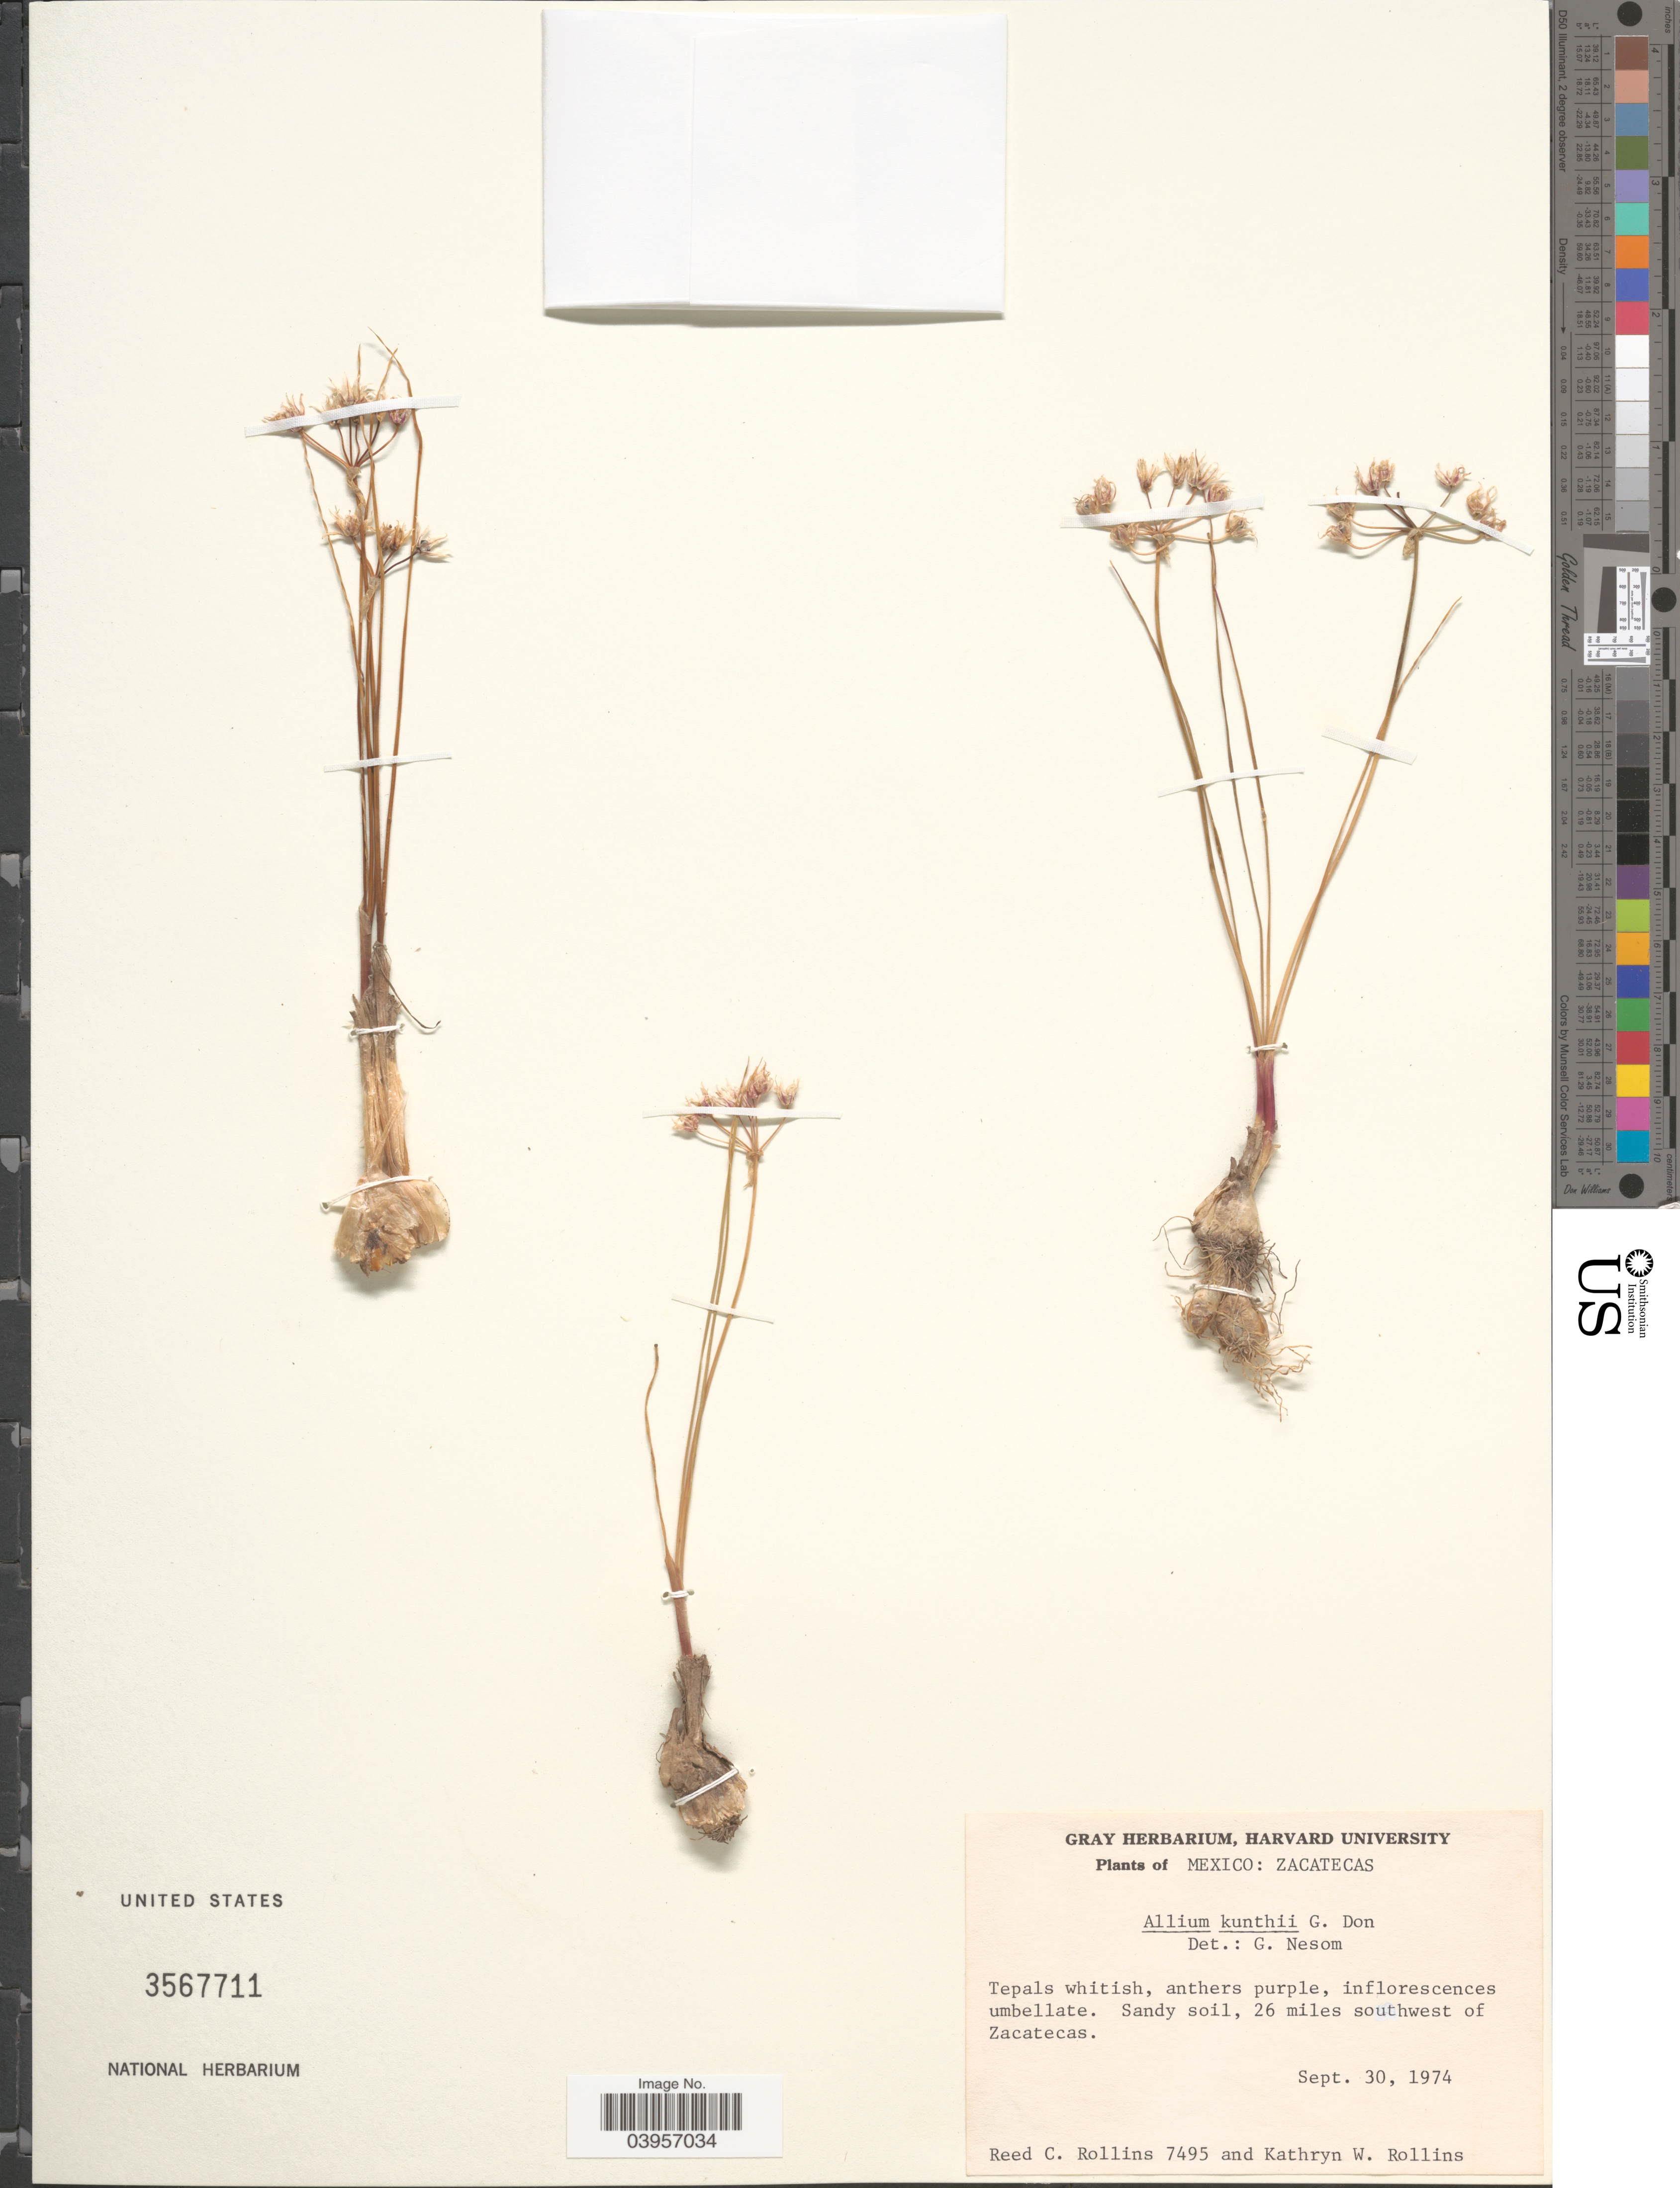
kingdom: Plantae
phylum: Tracheophyta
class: Liliopsida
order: Asparagales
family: Amaryllidaceae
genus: Allium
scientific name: Allium kunthii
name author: G. Don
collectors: R. C. Rollins & K. W. Rollins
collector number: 7495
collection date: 1974-09-30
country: Mexico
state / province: Zacatecas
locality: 26 miles southwest of Zacatecas.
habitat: sandy soil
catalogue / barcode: US 3567711